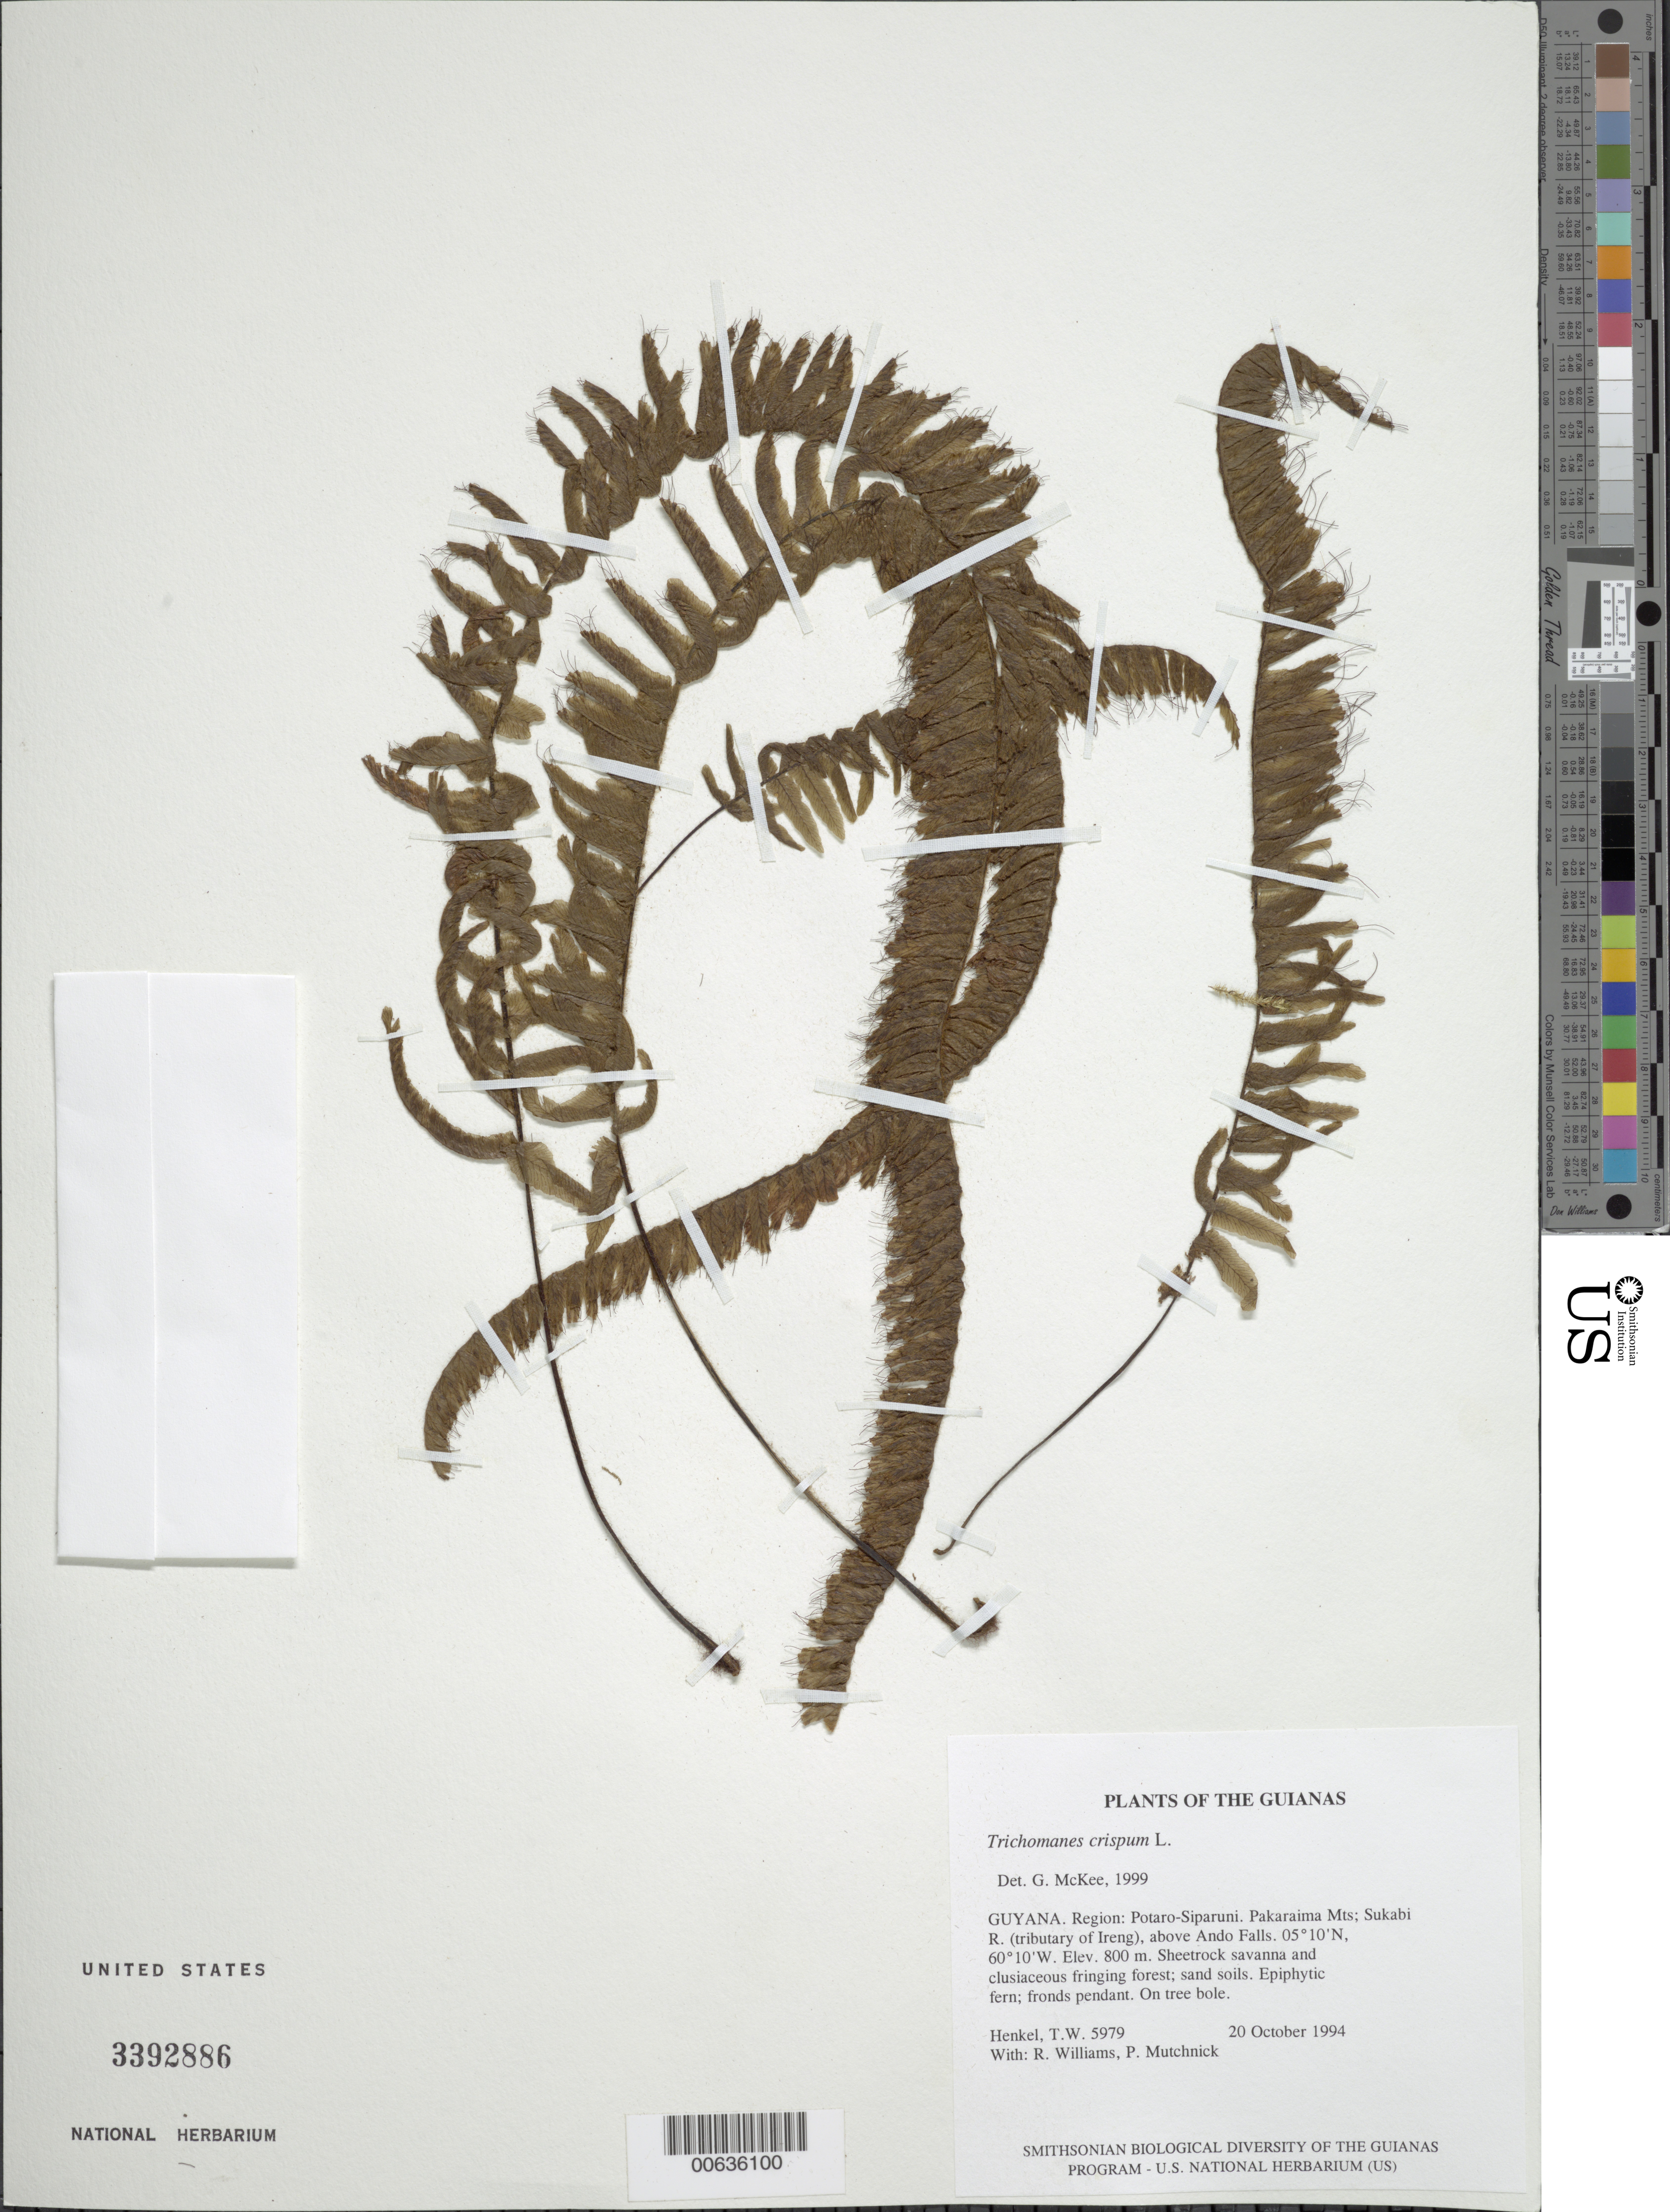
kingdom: Plantae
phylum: Tracheophyta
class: Polypodiopsida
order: Hymenophyllales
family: Hymenophyllaceae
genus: Trichomanes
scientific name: Trichomanes crispum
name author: L.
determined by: McKee, G. S., (US), NMNH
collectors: T. Henkel, R. Williams & P. Mutchnick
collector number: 5979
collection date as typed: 20 October 1994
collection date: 1994-10-20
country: Guyana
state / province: Potaro-Siparuni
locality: Pakaraima Mts; Sukabi R. (tributary of Ireng), above Ando Falls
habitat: Sheetrock savanna and clusiaceous fringing forest; sand soils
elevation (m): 800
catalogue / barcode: US 3392886